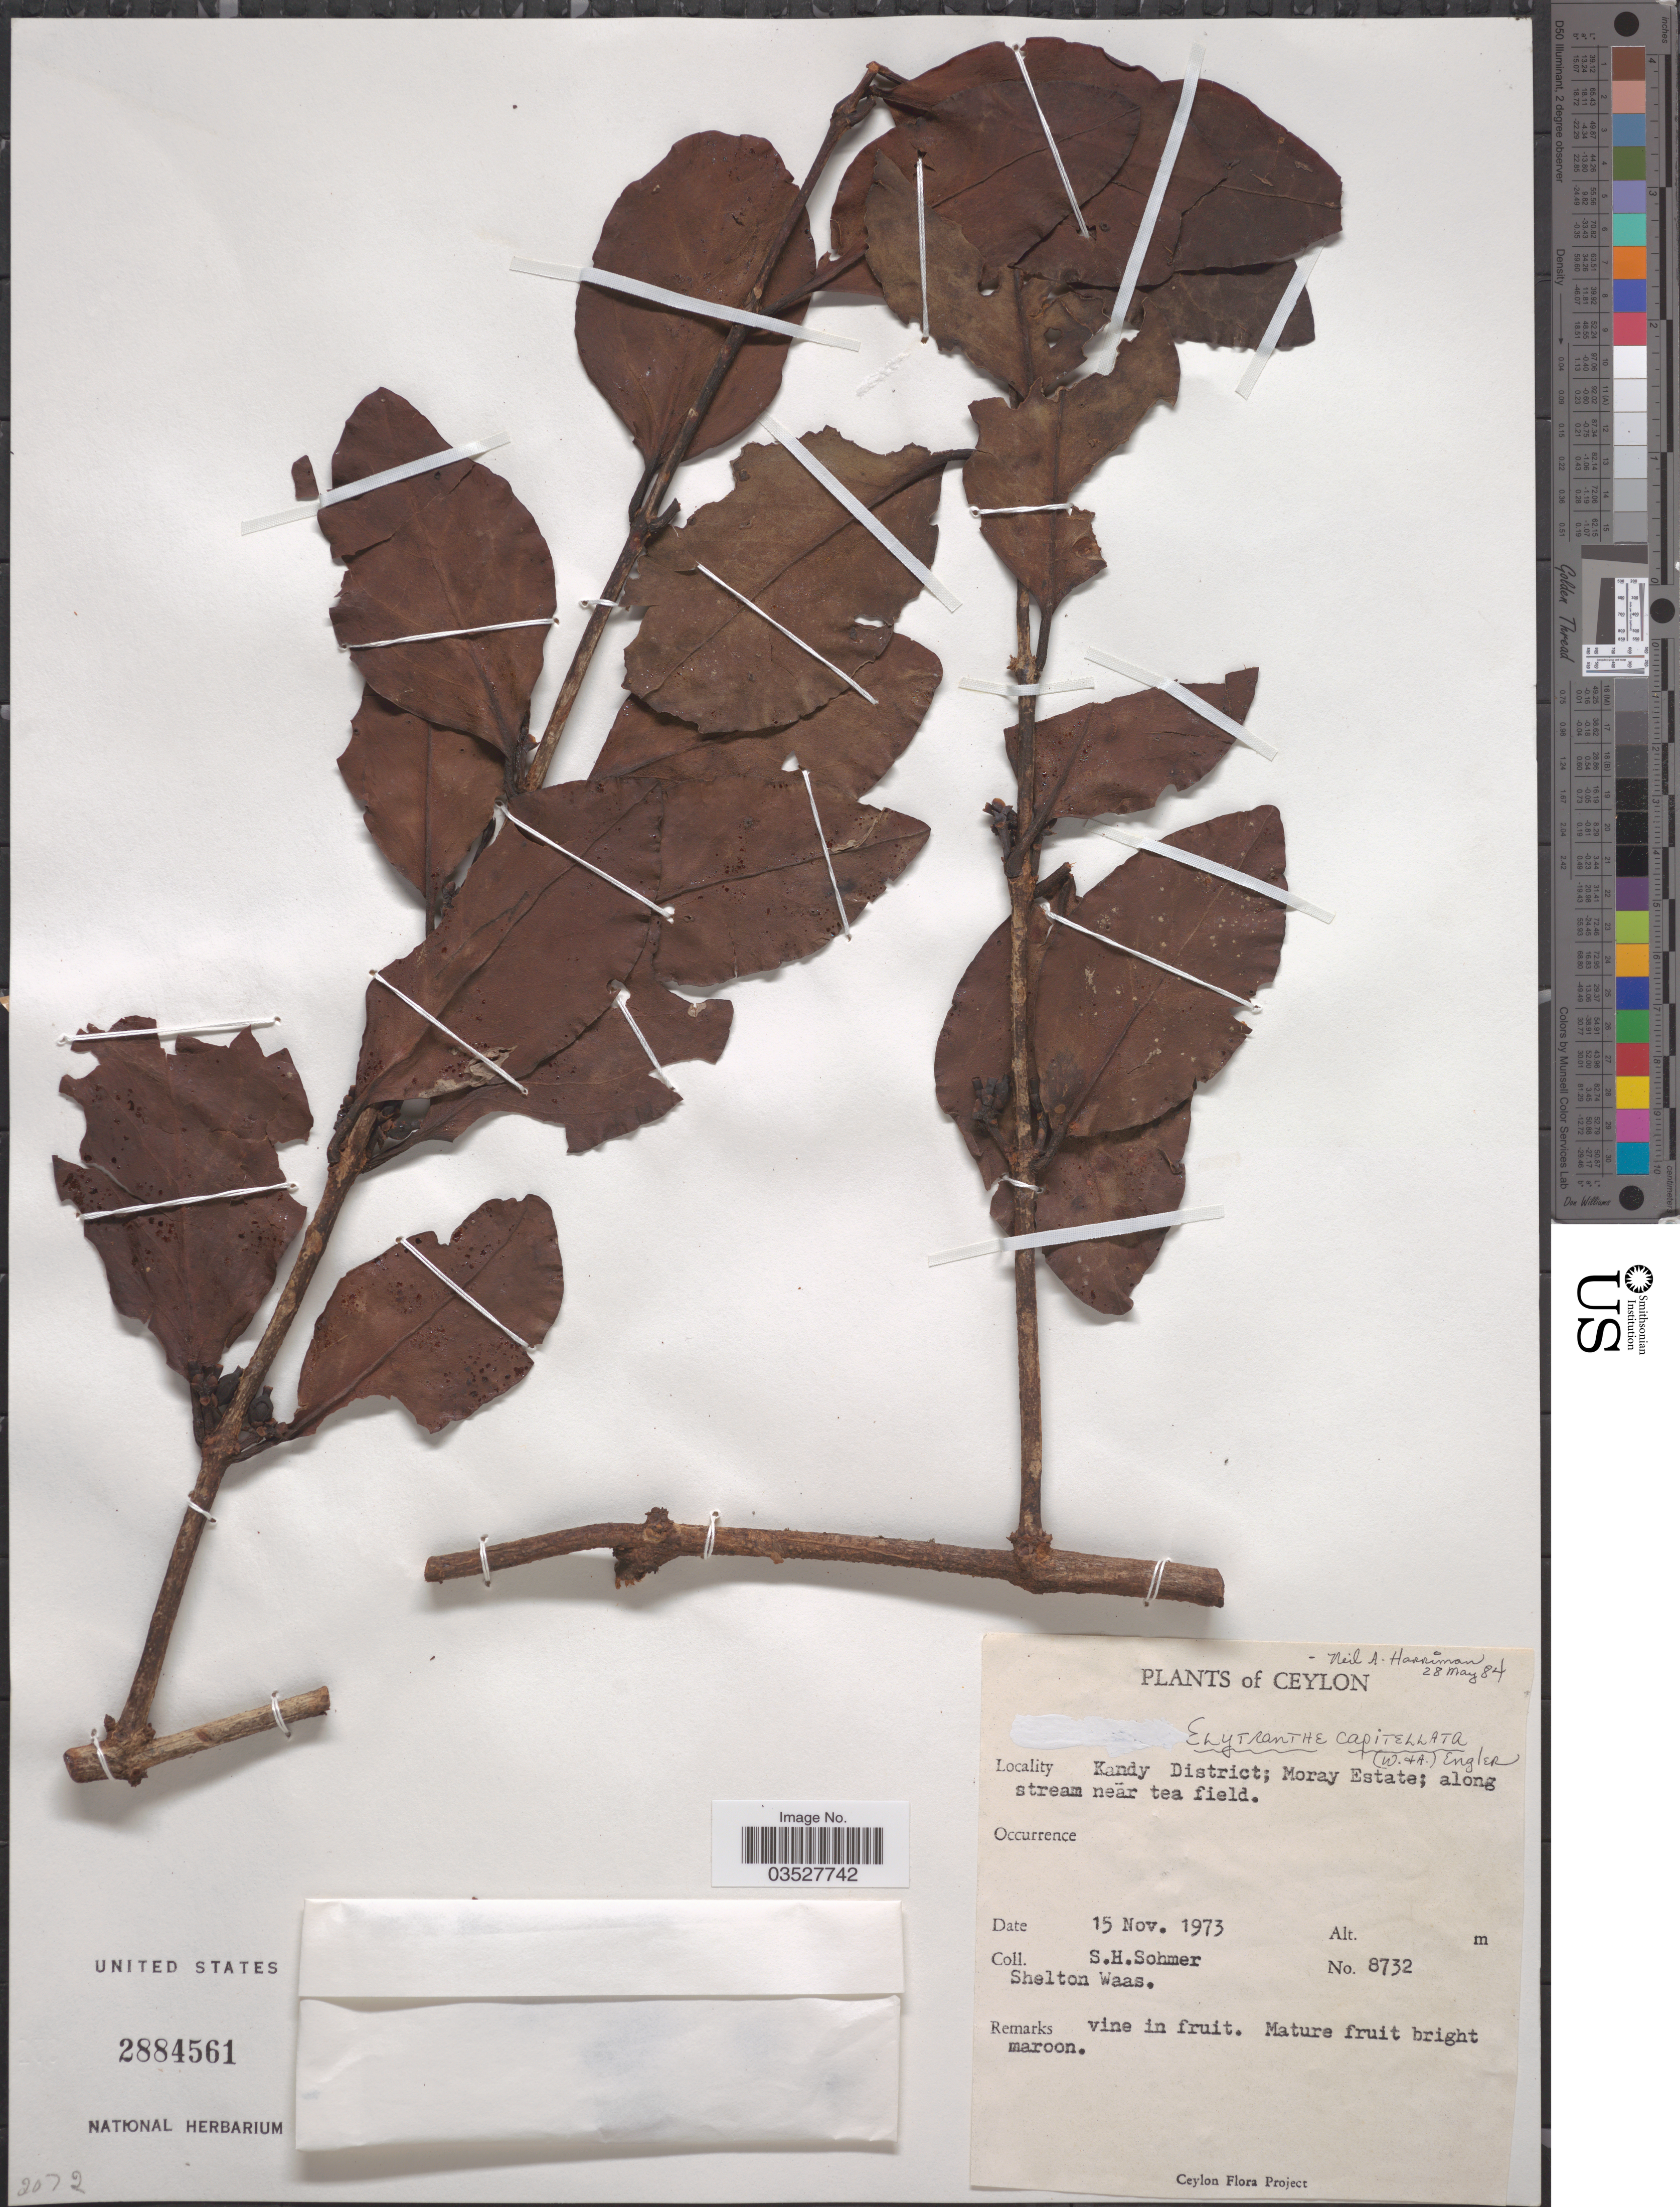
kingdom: Plantae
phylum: Tracheophyta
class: Magnoliopsida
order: Santalales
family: Loranthaceae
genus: Elytranthe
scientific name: Elytranthe capitellata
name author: Engl.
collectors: S. H. Sohmer & S. Waas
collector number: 8732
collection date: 1973-11-15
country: Sri Lanka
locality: Ceylon. Kandy District; Moray Estate; along stream near tea field.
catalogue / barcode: US 2884561